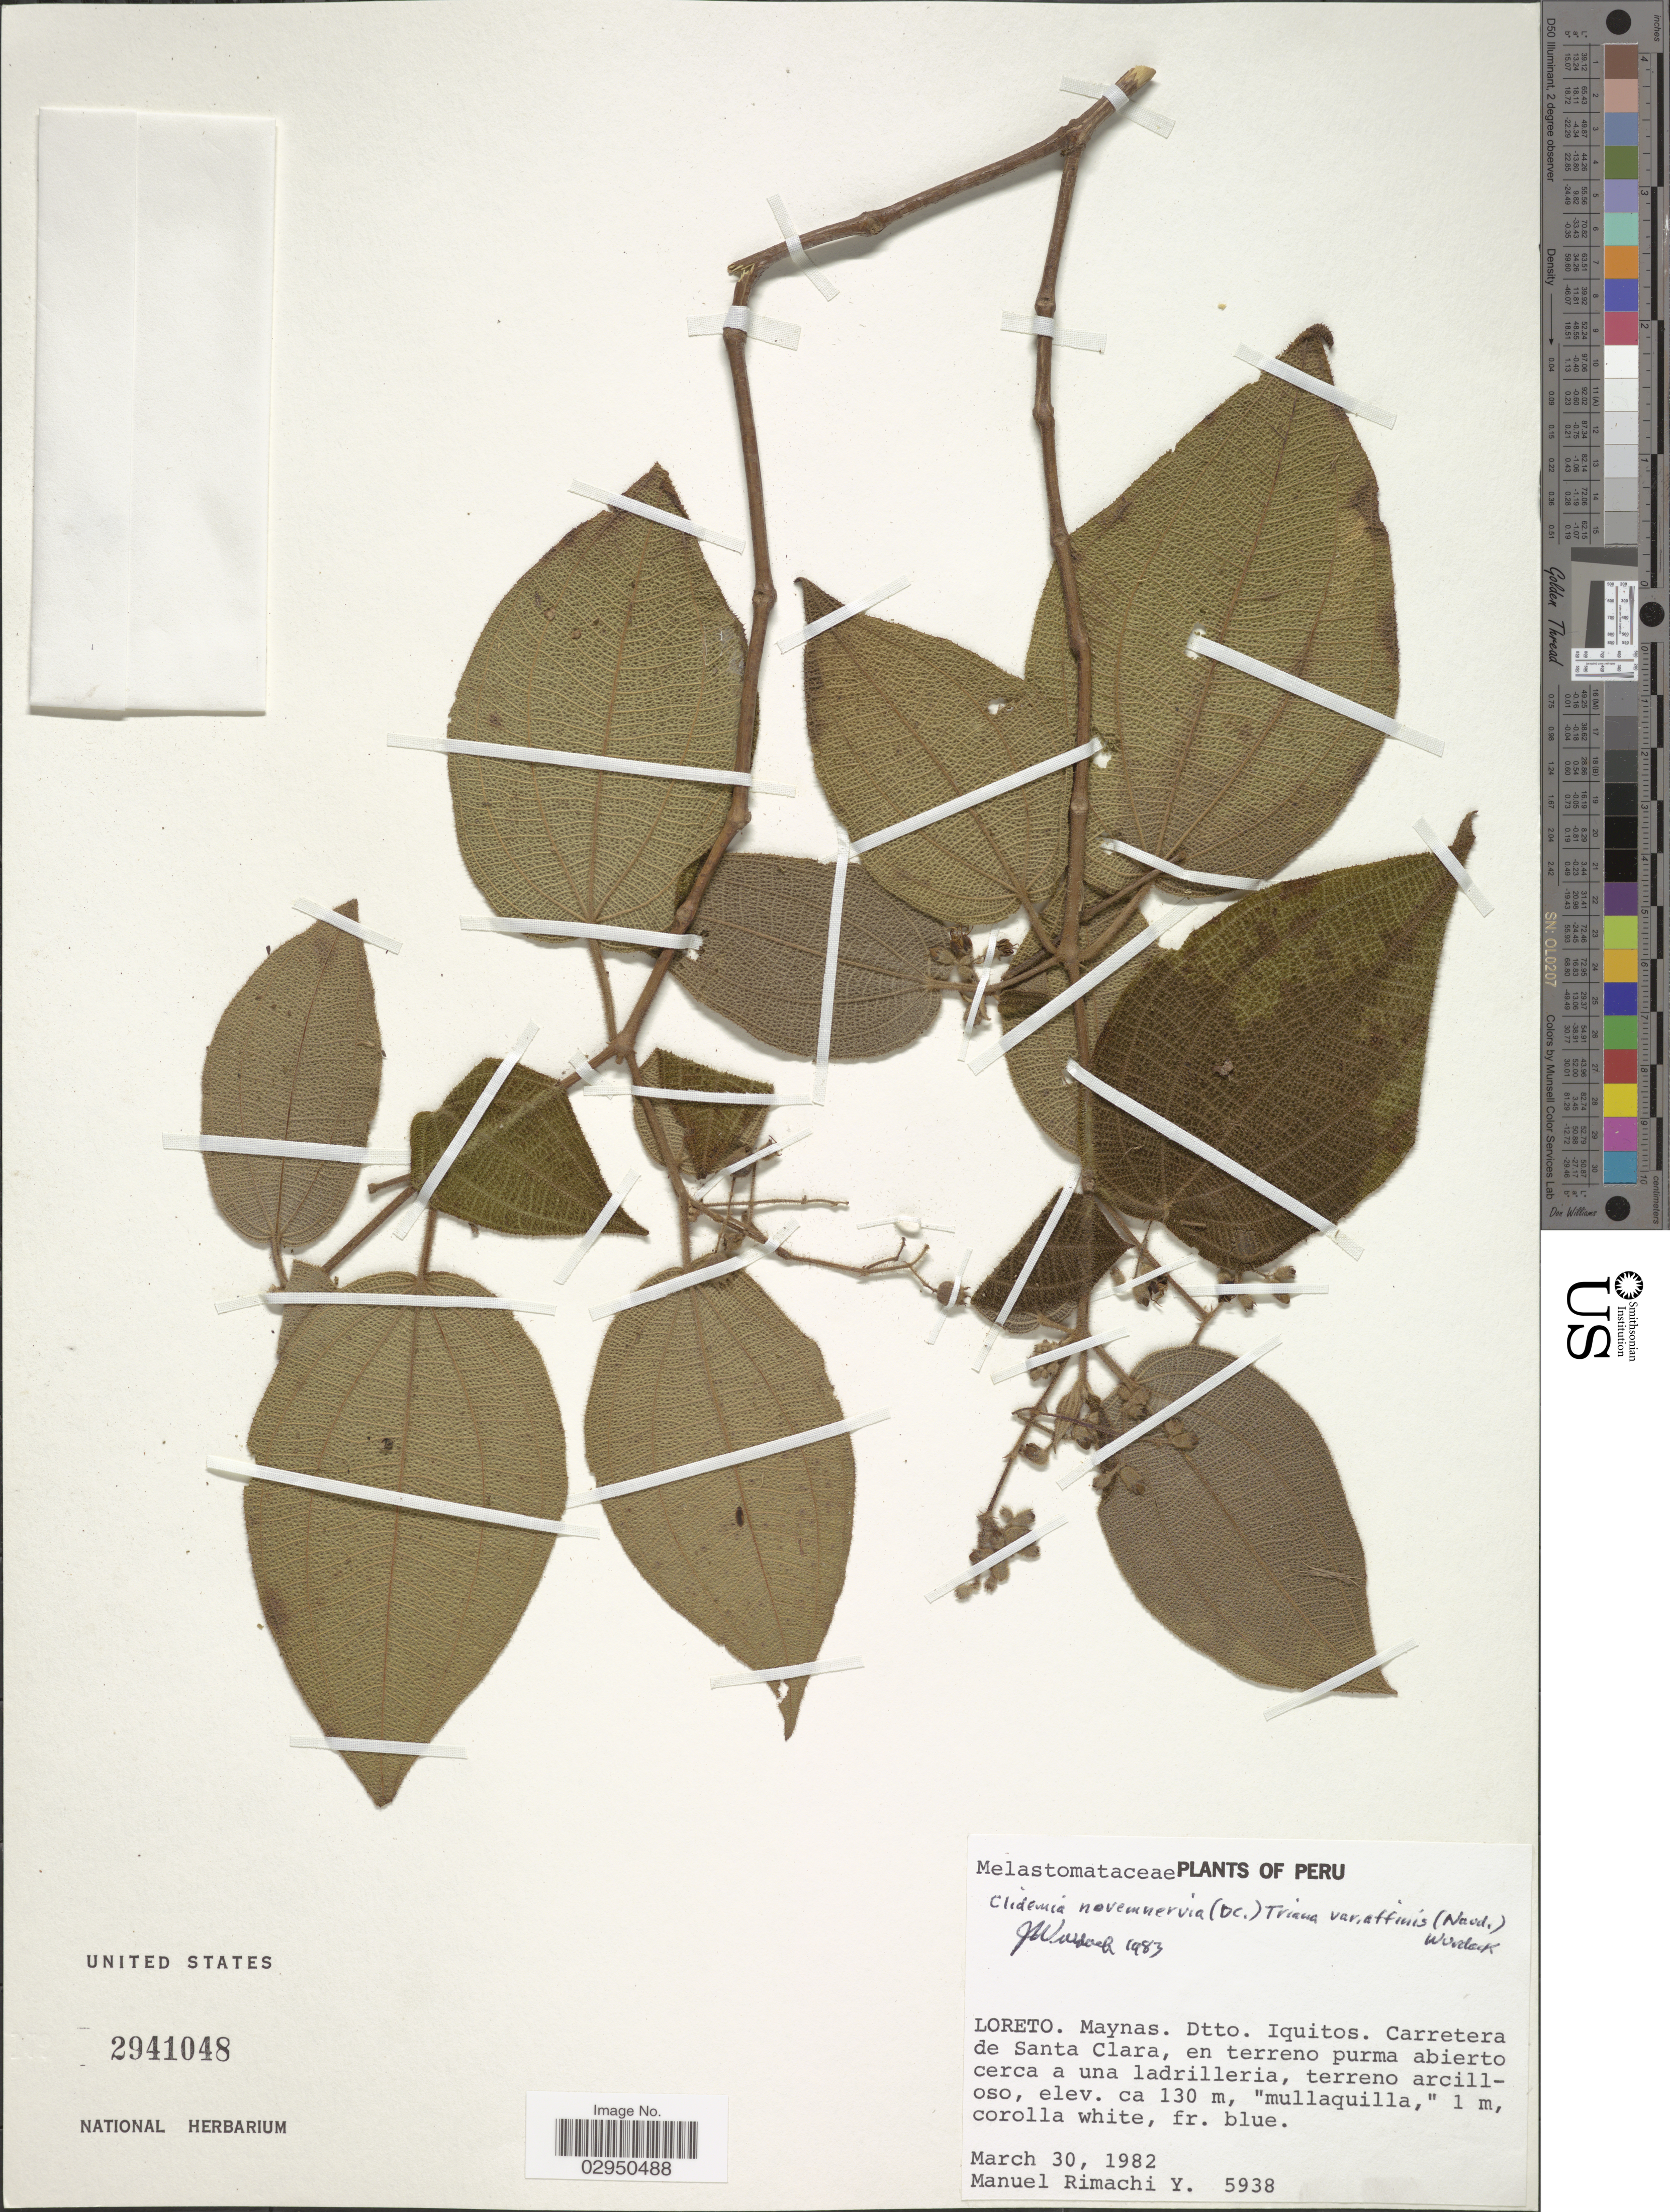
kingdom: Plantae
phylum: Tracheophyta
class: Magnoliopsida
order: Myrtales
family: Melastomataceae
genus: Clidemia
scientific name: Clidemia novemnervia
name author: (DC.) Triana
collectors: M. Rimachi Y.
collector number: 5938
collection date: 1982-03-30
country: Peru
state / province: Loreto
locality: Maynas. Dtto. Iquitos. Carretera de Santa Clara, en terreno purma abierto cerca a una ladrilleria, terreno arcilloso.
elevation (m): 130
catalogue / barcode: US 2941048